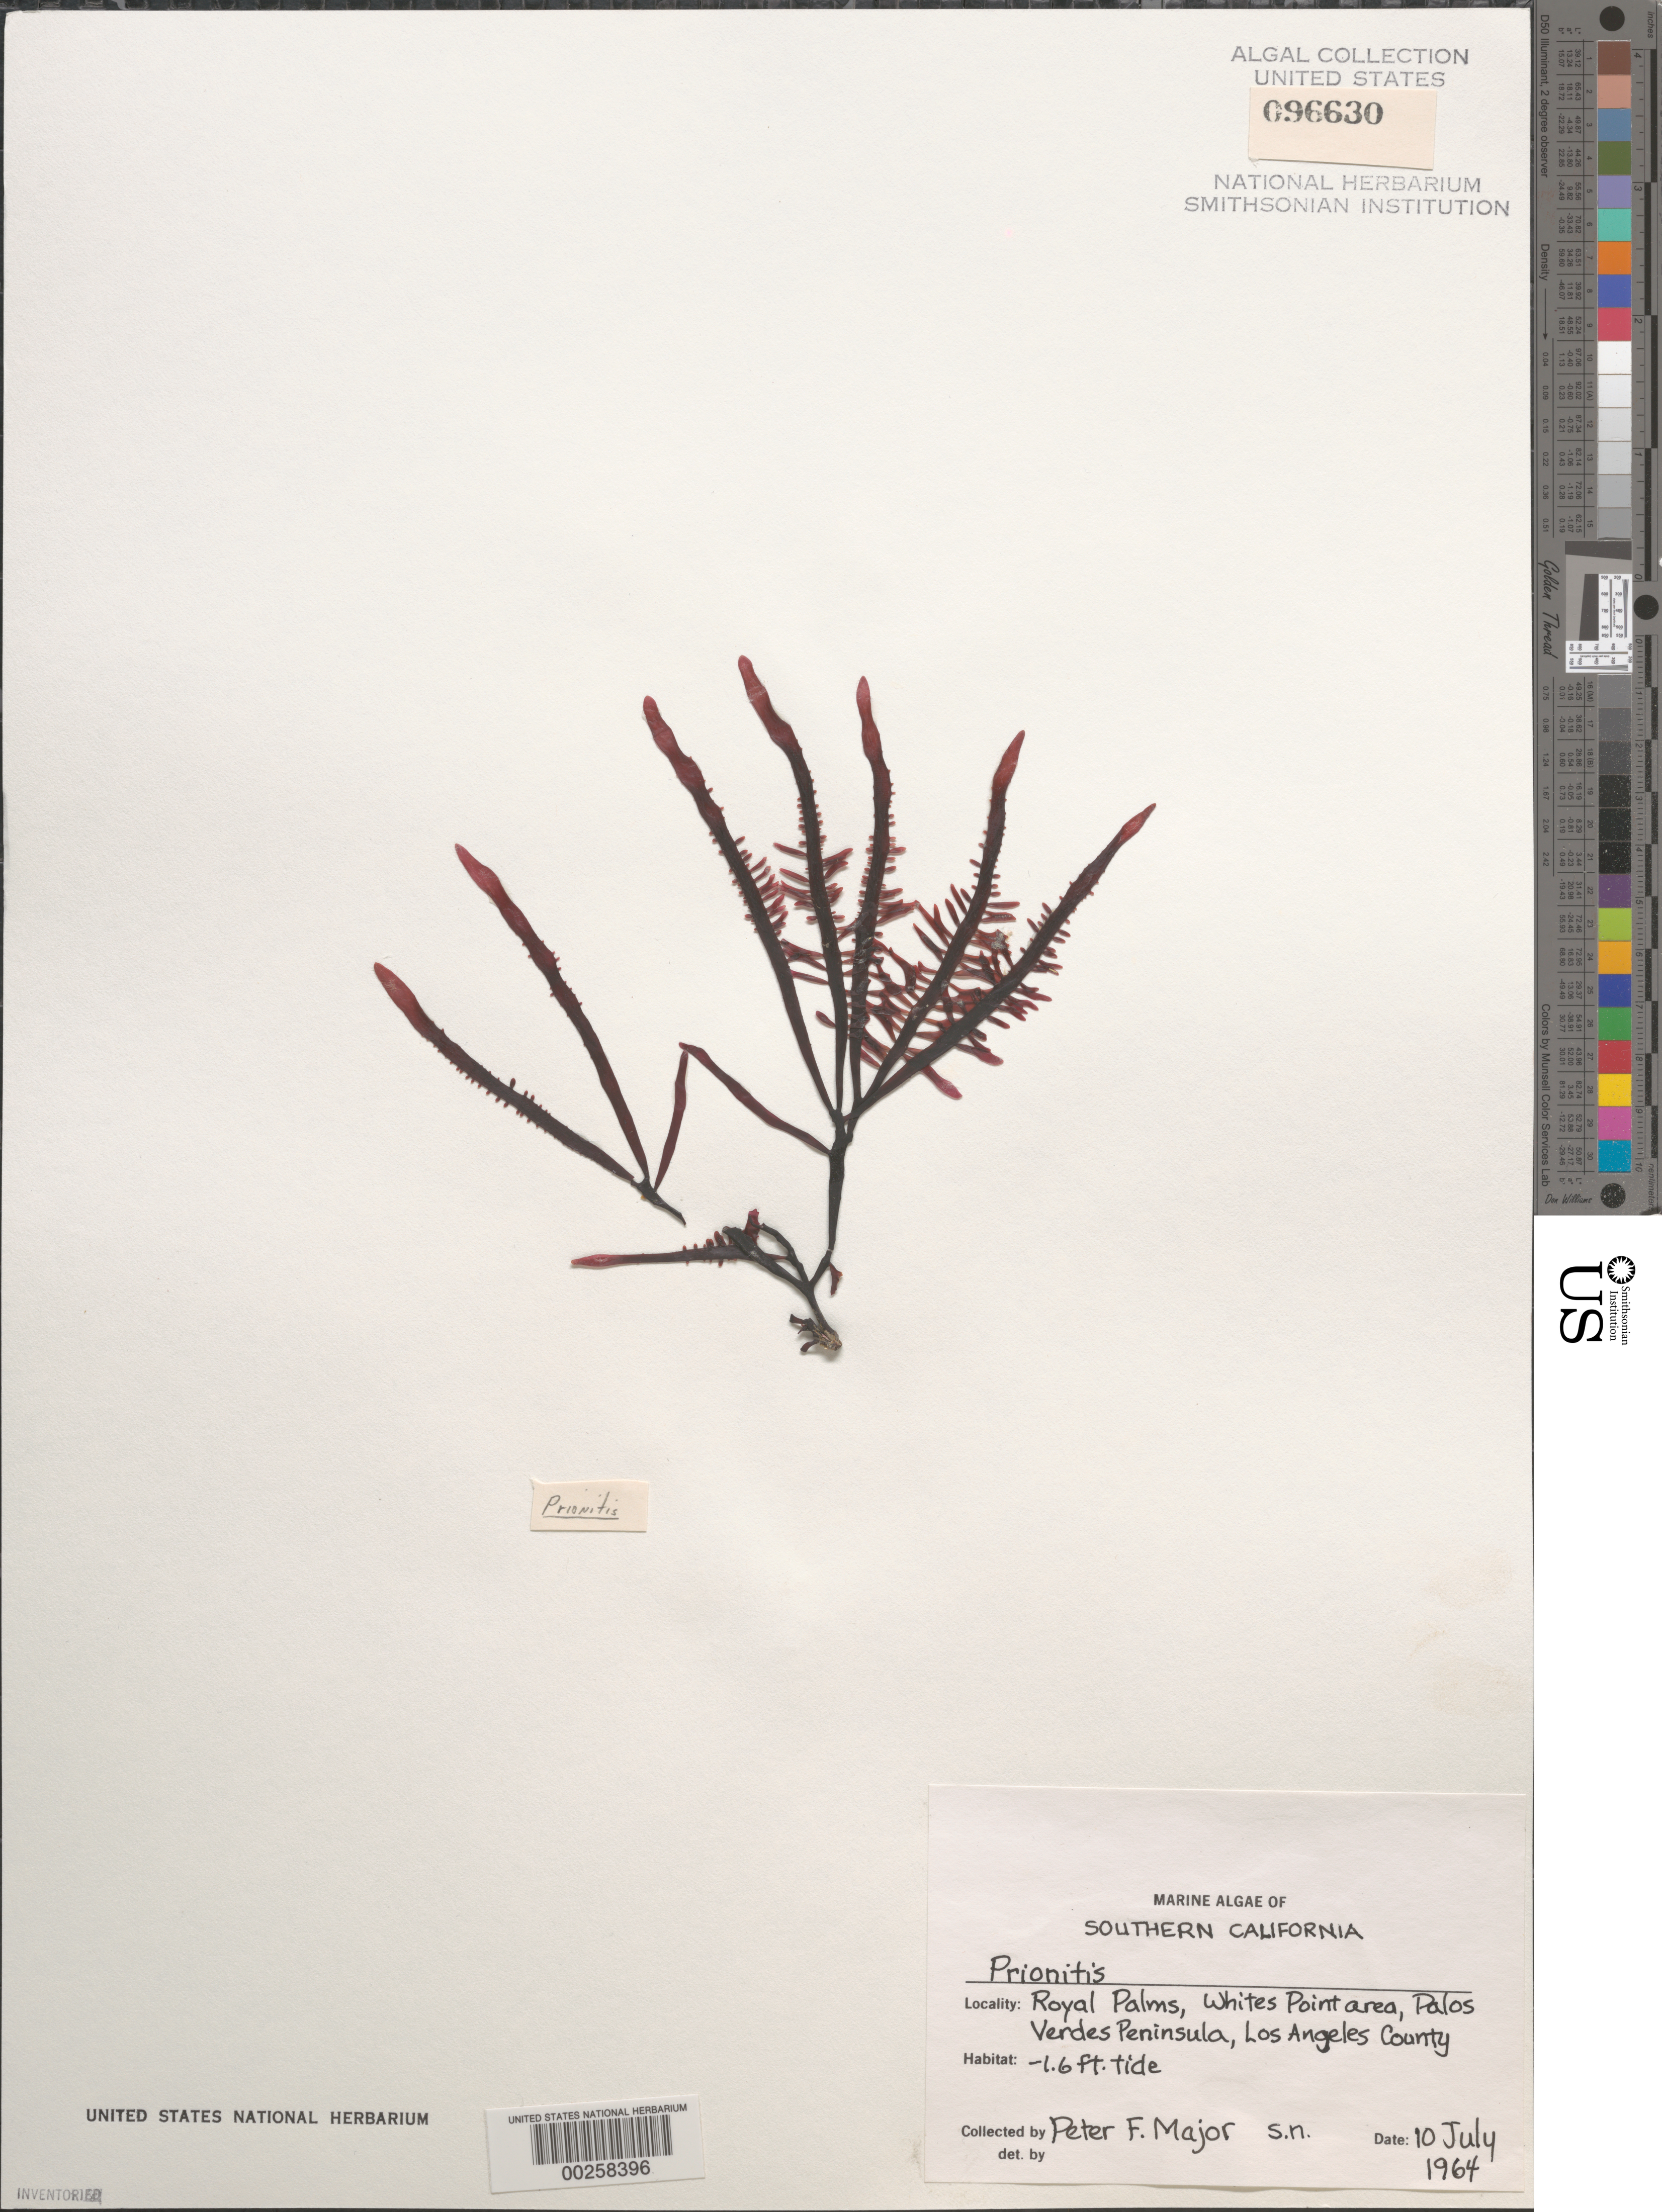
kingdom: Plantae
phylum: Rhodophyta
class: Florideophyceae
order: Cryptonemiales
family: Cryptonemiaceae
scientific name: Prionitis sp.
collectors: P. Major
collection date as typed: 10 Jul 1964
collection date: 1964-07-10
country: United States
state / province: California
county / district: Los Angeles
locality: Royal Palms, Whites Point area, Palos Verdes Peninsula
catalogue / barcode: US 96630